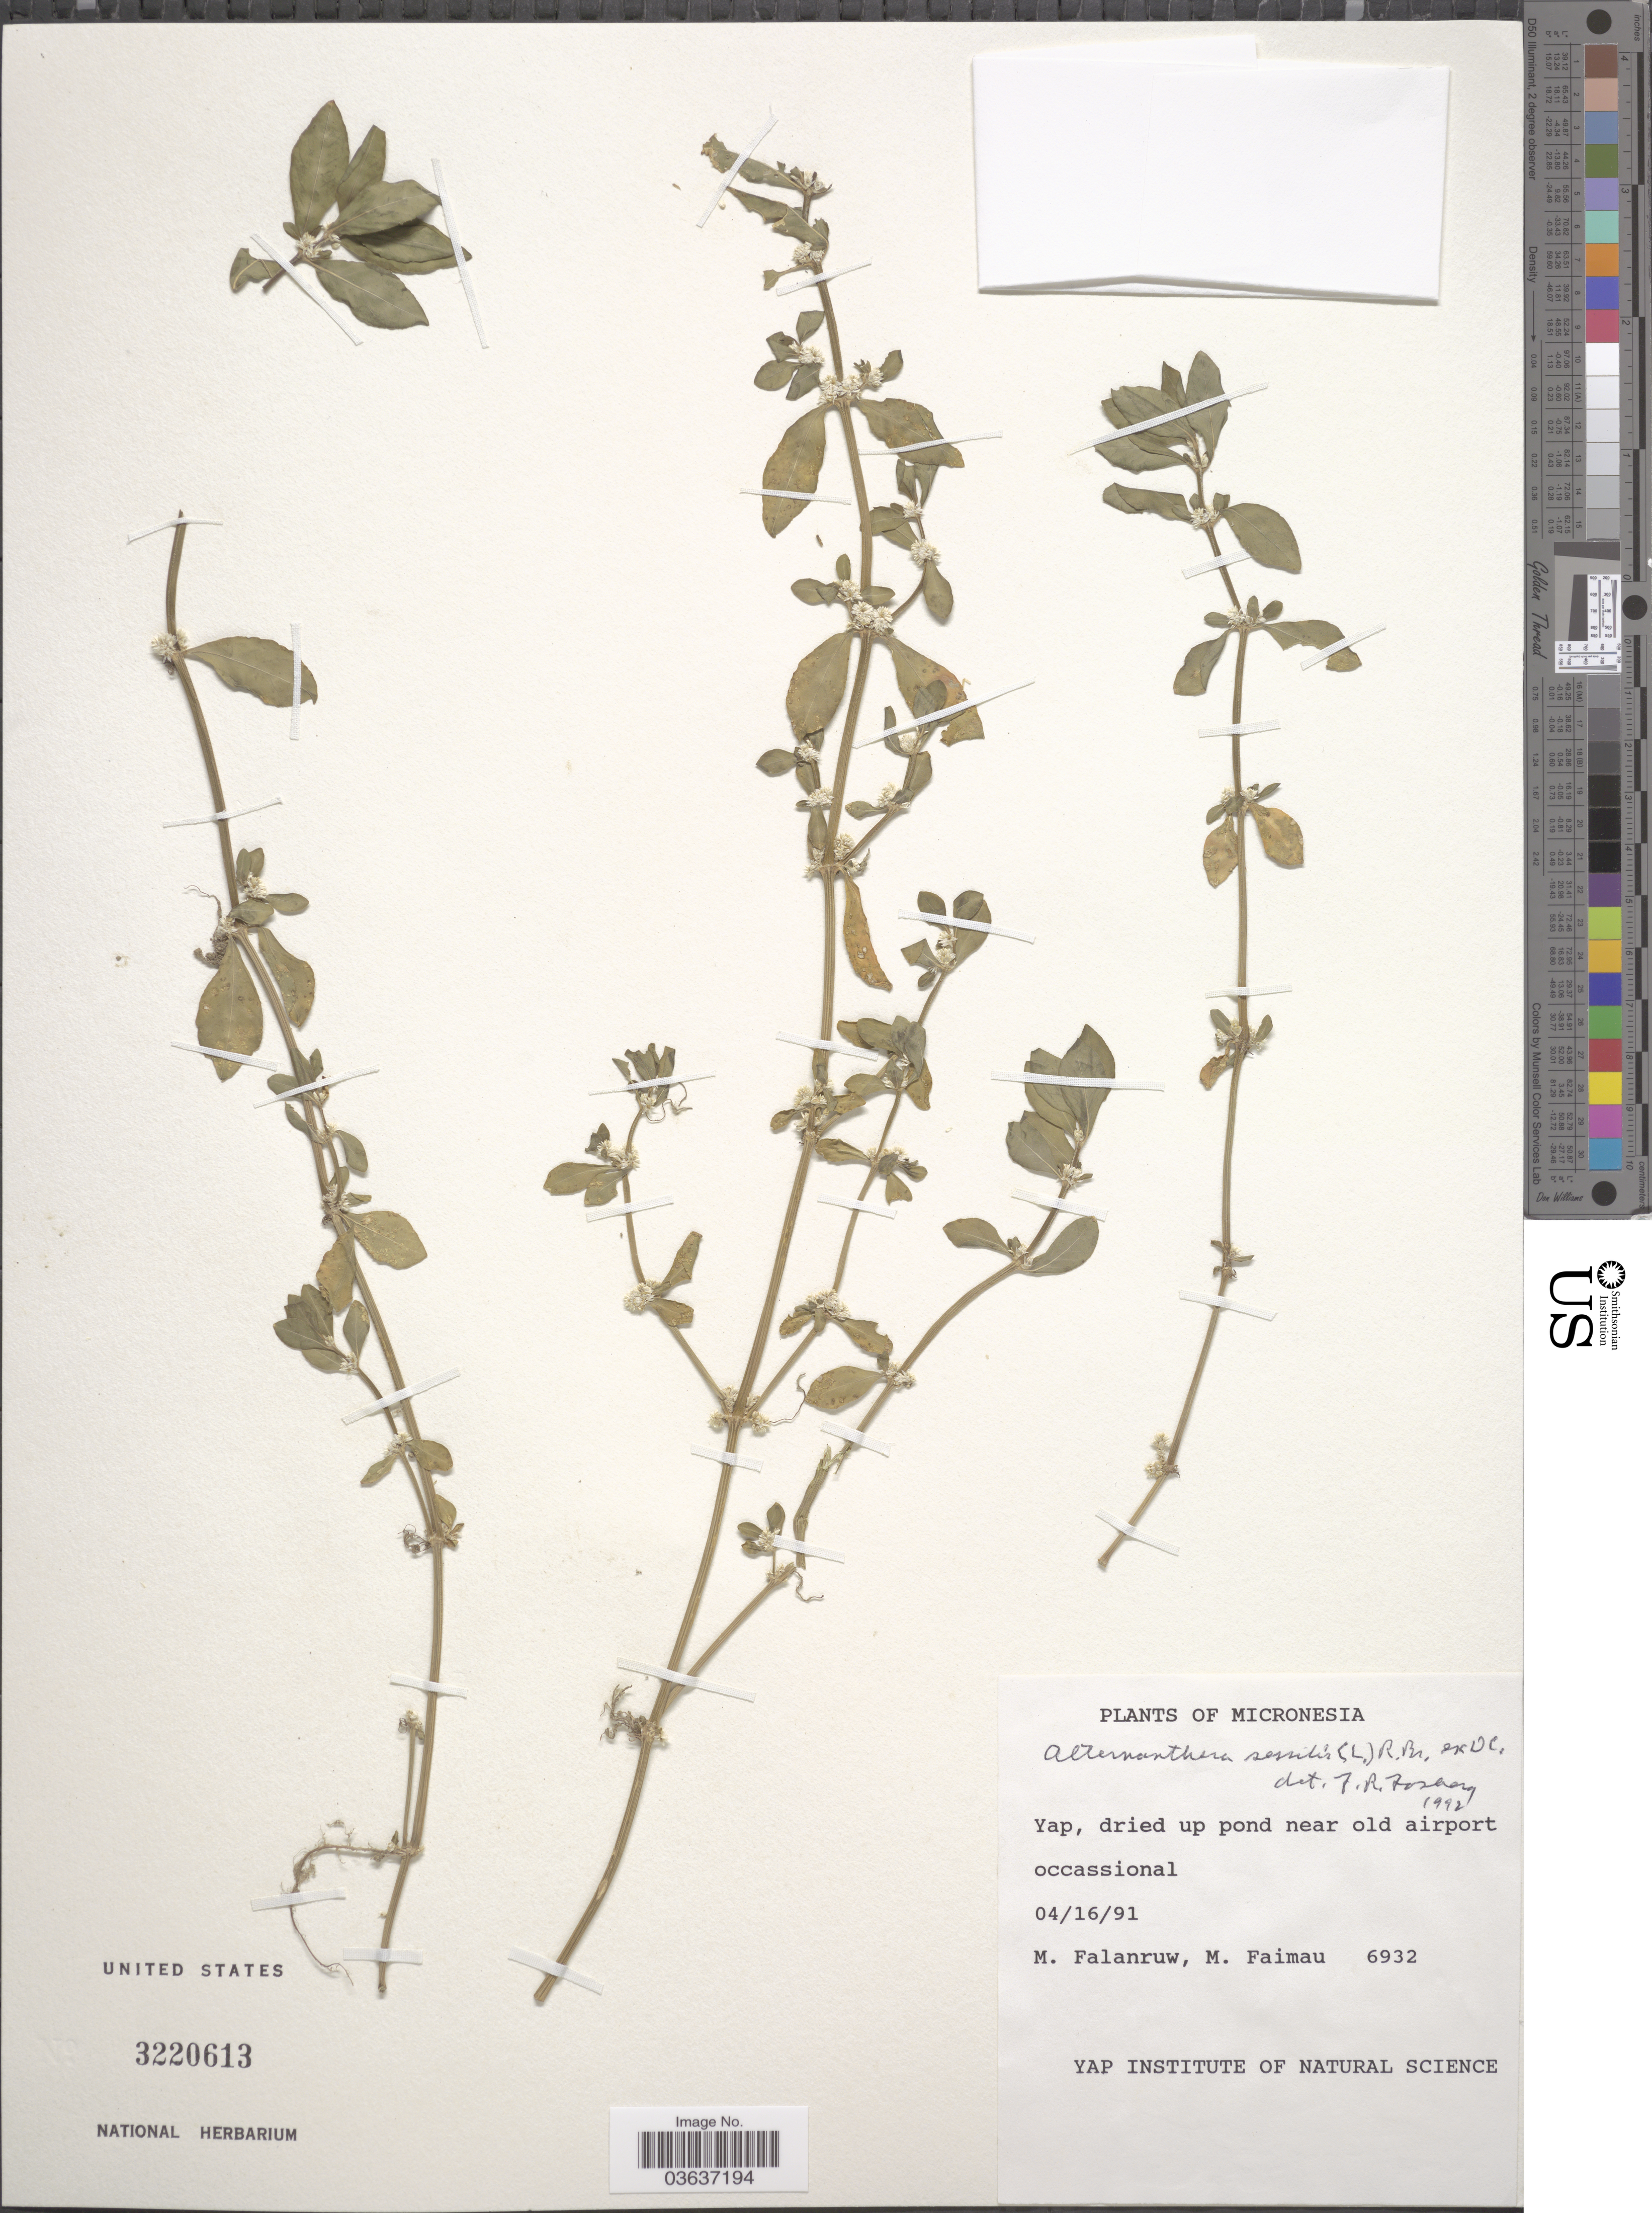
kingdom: Plantae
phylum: Tracheophyta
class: Magnoliopsida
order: Caryophyllales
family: Amaranthaceae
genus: Alternanthera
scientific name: Alternanthera sessilis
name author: (L.) DC.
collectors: M. Falanruw & M. Faimau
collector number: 6932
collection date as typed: Transcribed d/m/y: 16/4/91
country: Micronesia, Federated States of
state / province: Yap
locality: Dried up lake near old airport.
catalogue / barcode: US 3220613